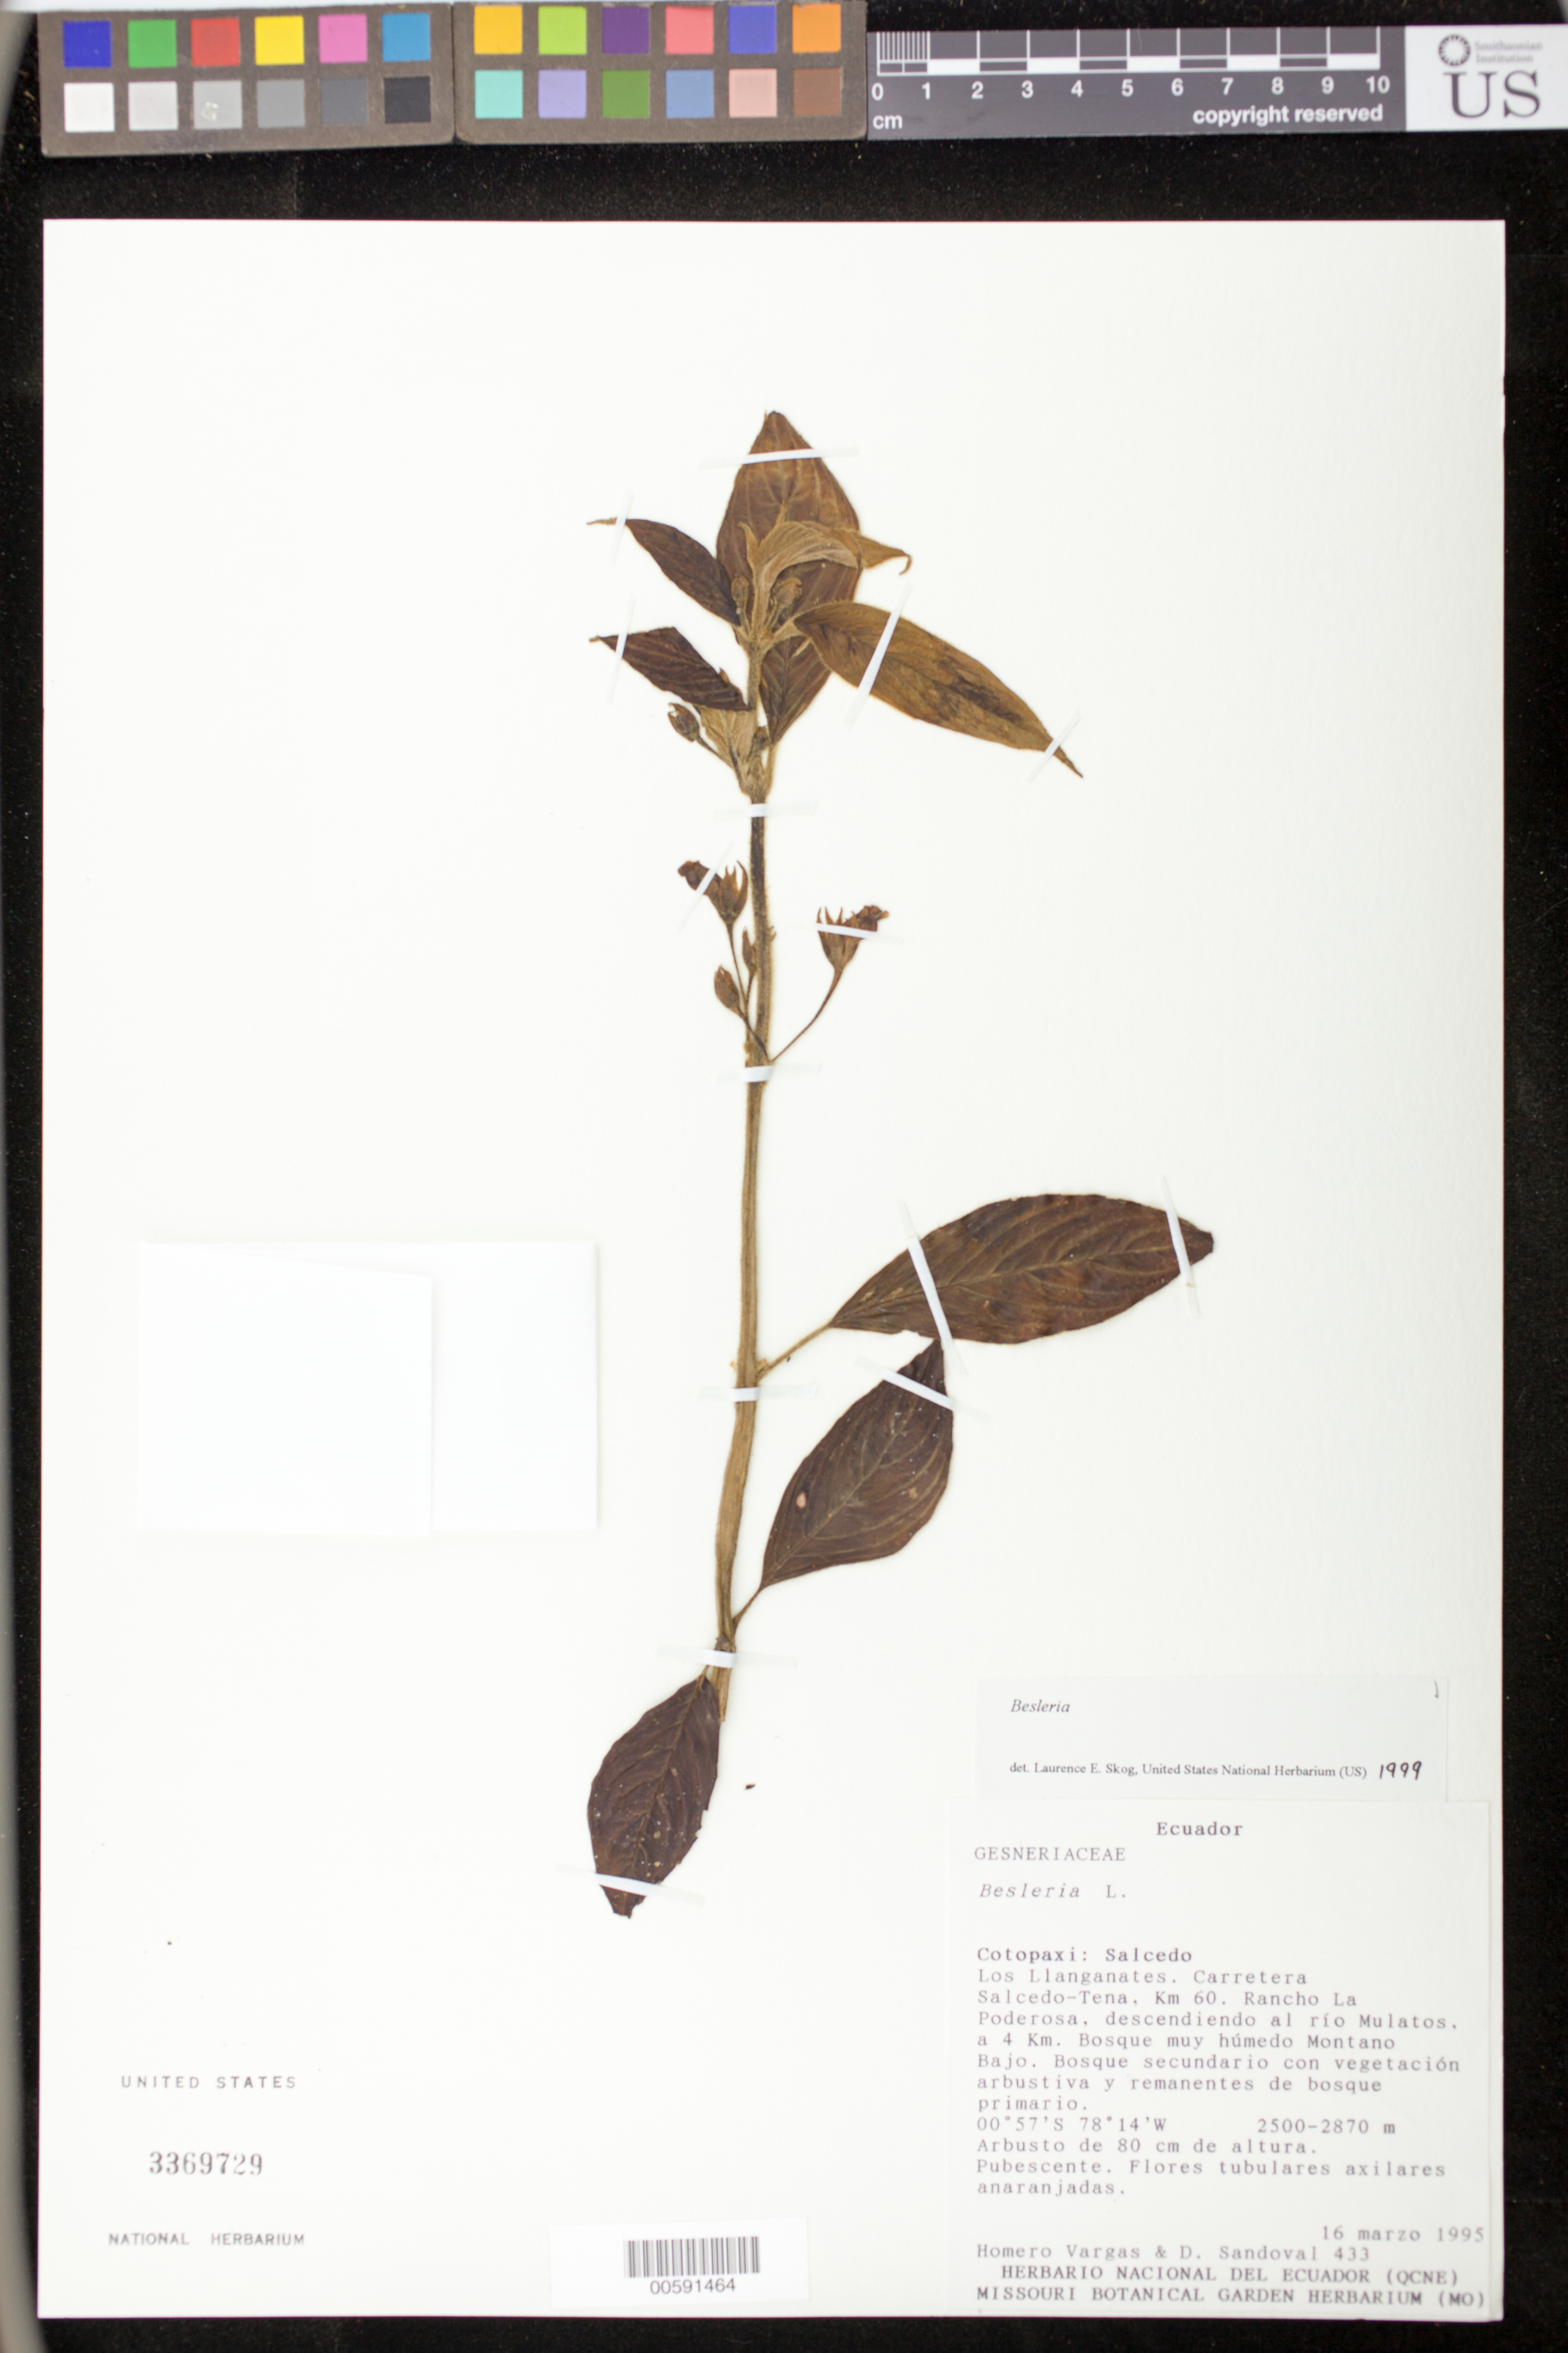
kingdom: Plantae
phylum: Tracheophyta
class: Magnoliopsida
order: Lamiales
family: Gesneriaceae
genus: Besleria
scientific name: Besleria sp.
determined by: Skog, Laurence E.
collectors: H. Vargas & D. Sandoval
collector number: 433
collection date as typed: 16 Mar 1995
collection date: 1995-03-16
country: Ecuador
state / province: Cotopaxi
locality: Salcedo. Los Llanganates, Carretera Salcedo-Tena, km 60; Rancho La Poderosa, descendiendo al río Mulatos, a 4 km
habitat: Bosque muy húmedo montano bajo; bosque secundario con vegetación arbustiva y remanentes de bosque primario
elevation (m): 2500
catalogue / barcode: US 3369729